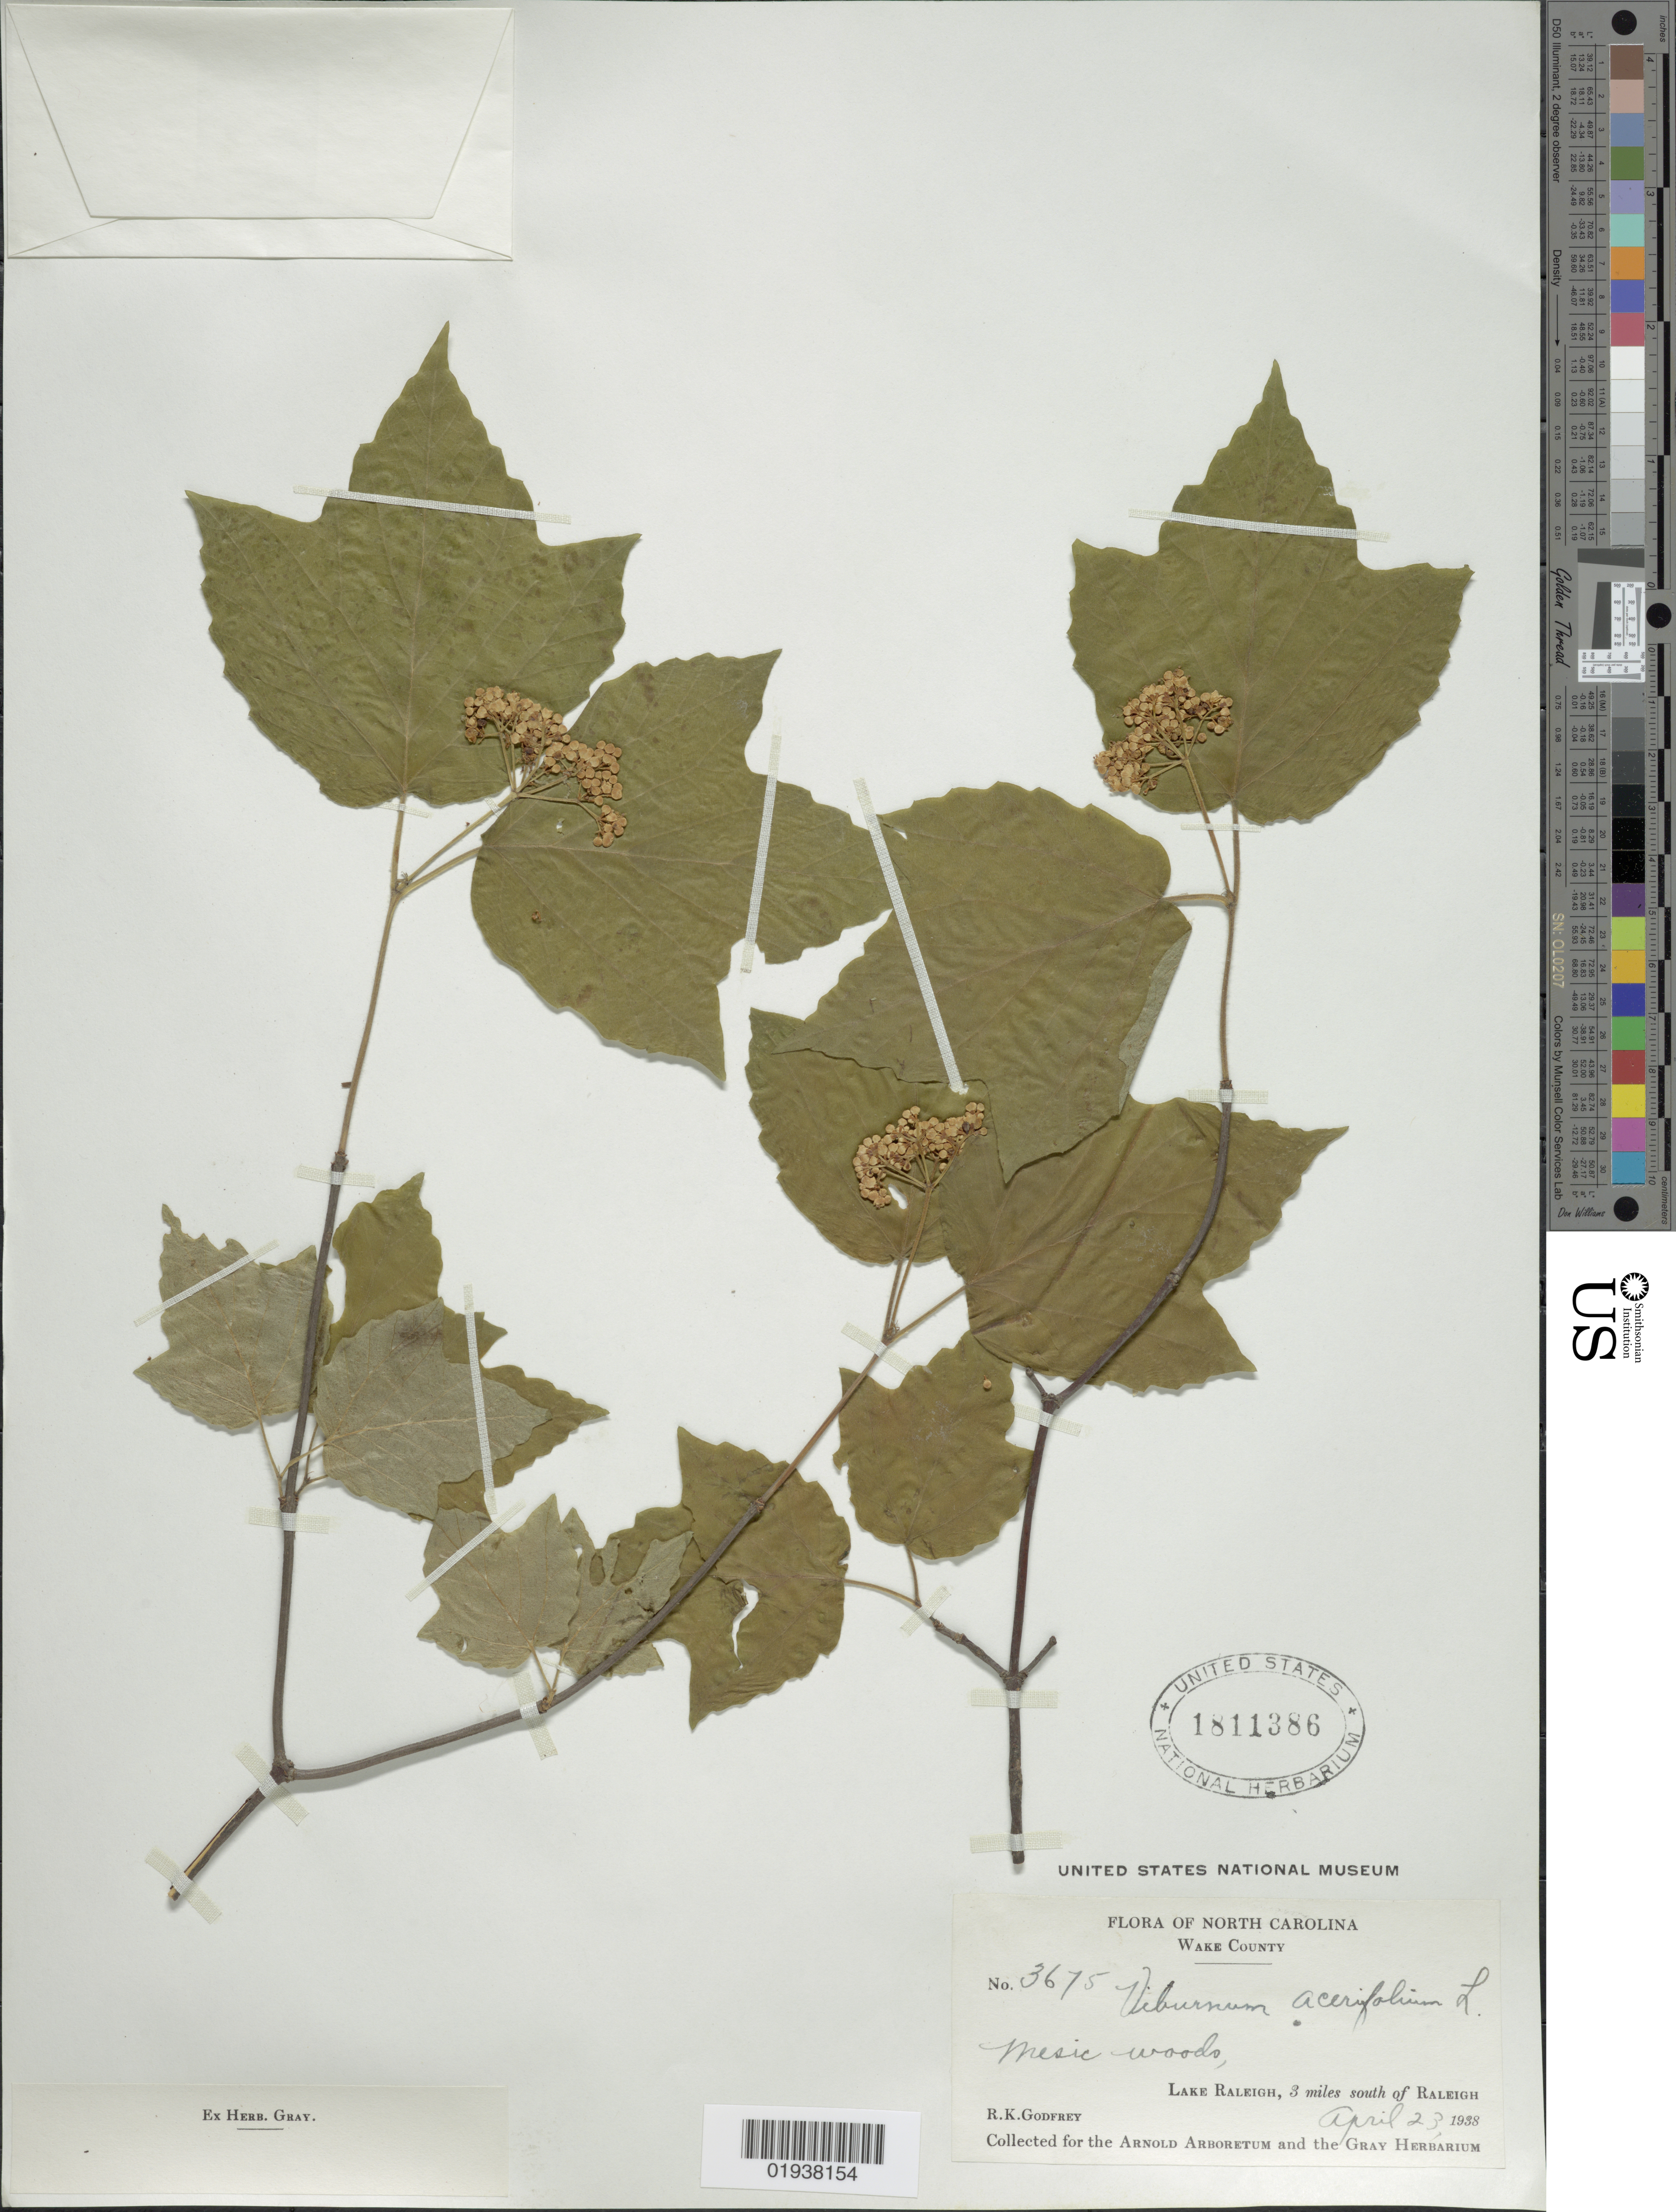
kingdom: Plantae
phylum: Tracheophyta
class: Magnoliopsida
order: Dipsacales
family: Viburnaceae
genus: Viburnum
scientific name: Viburnum acerifolium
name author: L.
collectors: R. K. Godfrey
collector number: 3675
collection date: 1938-04-23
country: United States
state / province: North Carolina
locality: Wake County. Lake Raleigh, 3 miles south of Raleigh.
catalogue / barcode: US 1811386